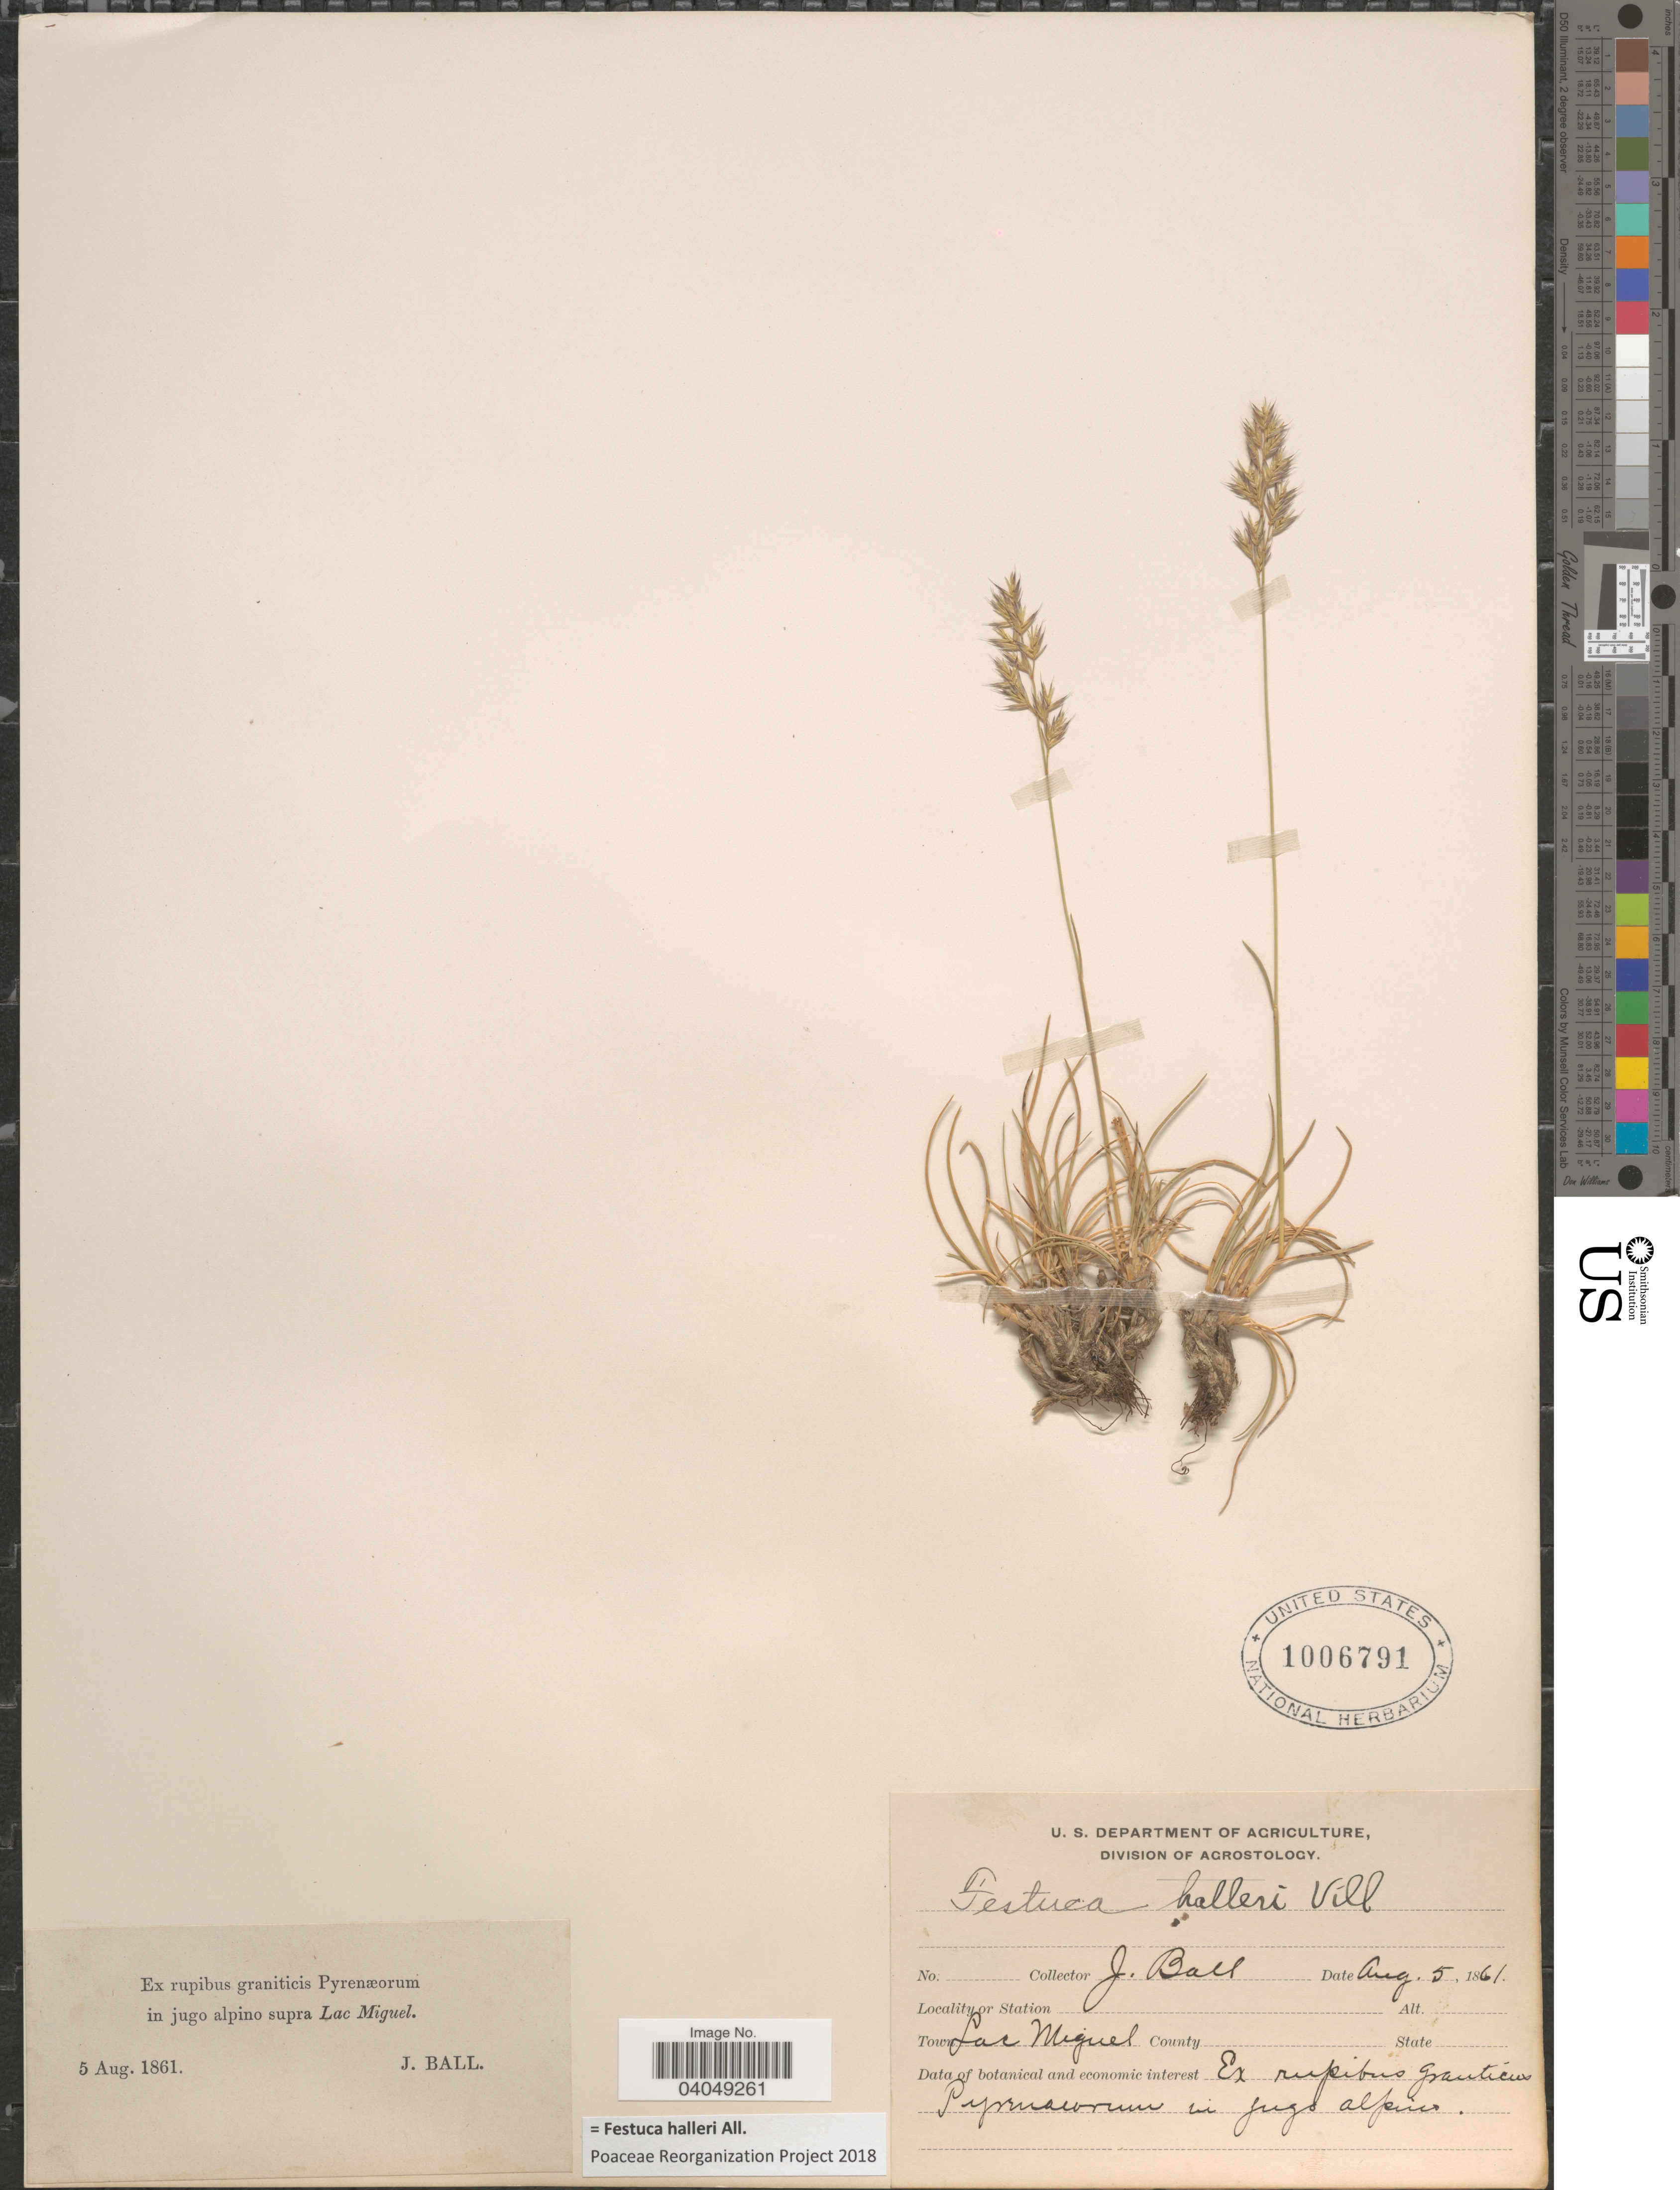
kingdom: Plantae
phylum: Tracheophyta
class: Liliopsida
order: Poales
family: Poaceae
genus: Festuca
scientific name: Festuca halleri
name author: All.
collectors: J. Ball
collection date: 1861-08-05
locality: Town Lac Miguel. Ex rupibus graniticis Pyrenæorum in jugo alpino supra Lac Miguel.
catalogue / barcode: US 1006791